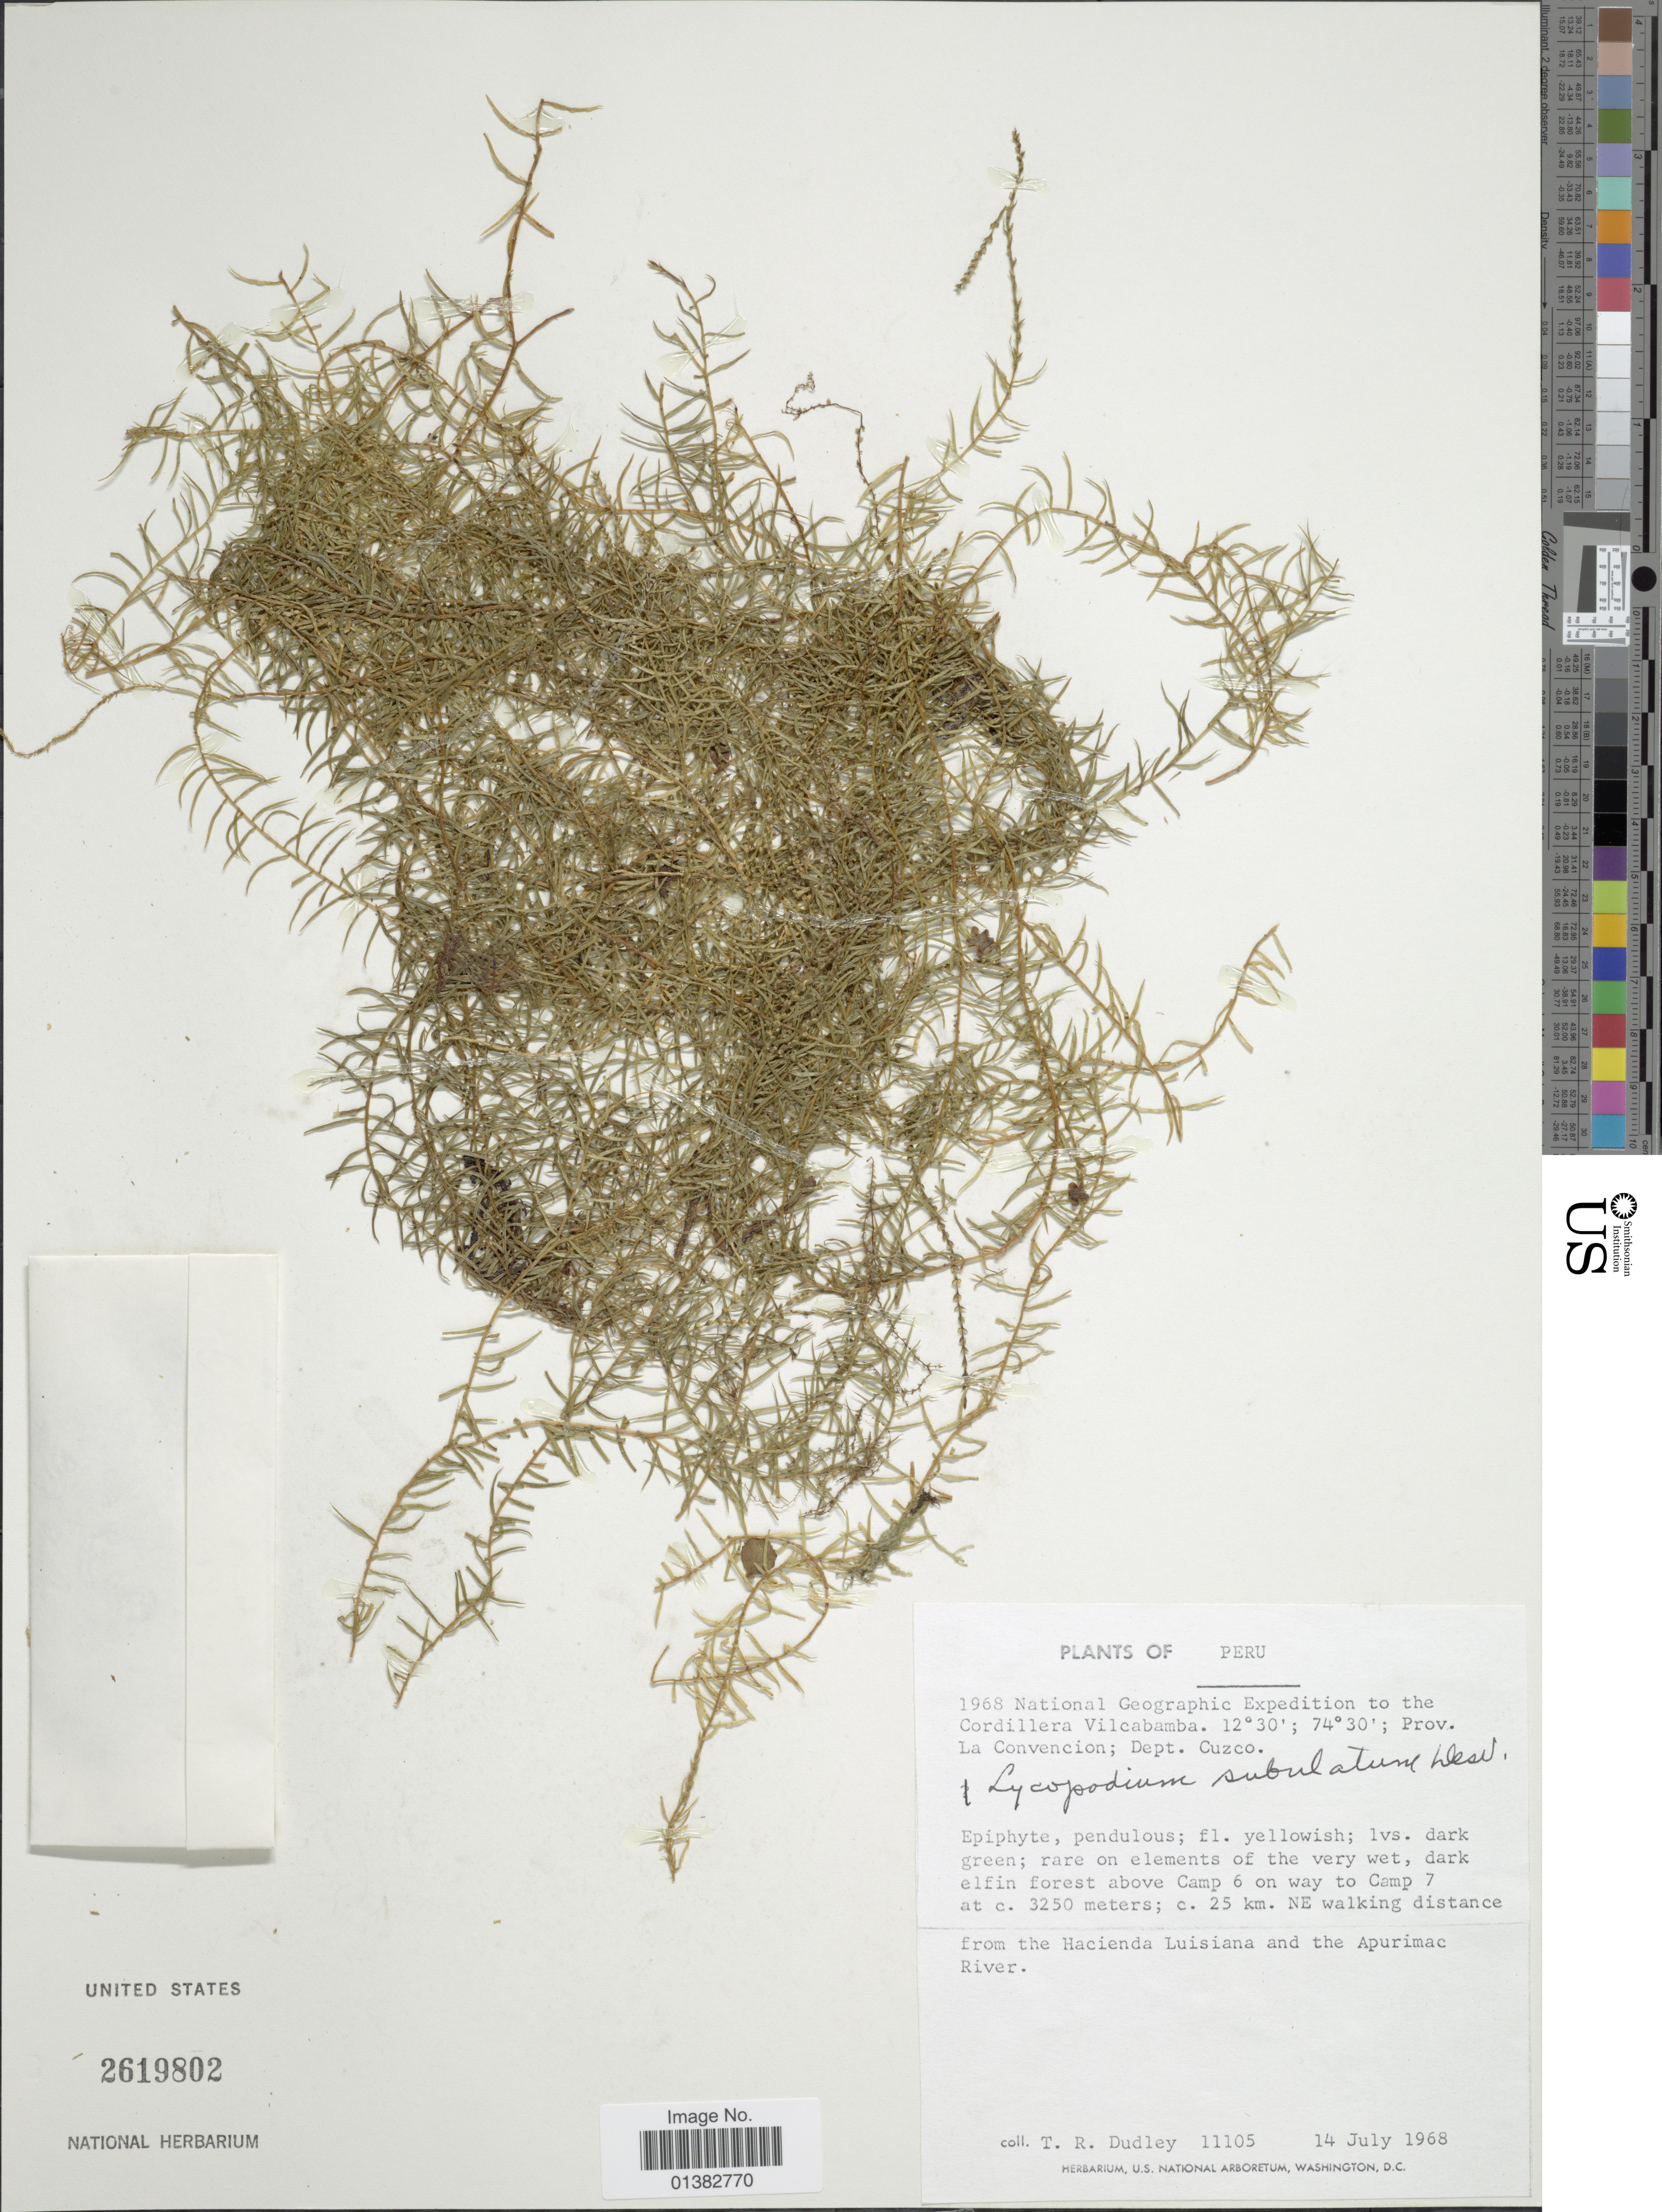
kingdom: Plantae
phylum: Tracheophyta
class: Lycopodiopsida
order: Lycopodiales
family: Lycopodiaceae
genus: Phlegmariurus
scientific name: Phlegmariurus subulatus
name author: (Desv. ex Poir.) B. Øllg.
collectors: T. R. Dudley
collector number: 11105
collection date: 1968-07-14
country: Peru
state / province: Cusco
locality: Prov. La Convencion. Dark elfin forest above Camp 6 on way to Camp 7; c. 25 km. NE walking distance from the Hacienda Luisiana and the Apurimac River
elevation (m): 3250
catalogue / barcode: US 2619802